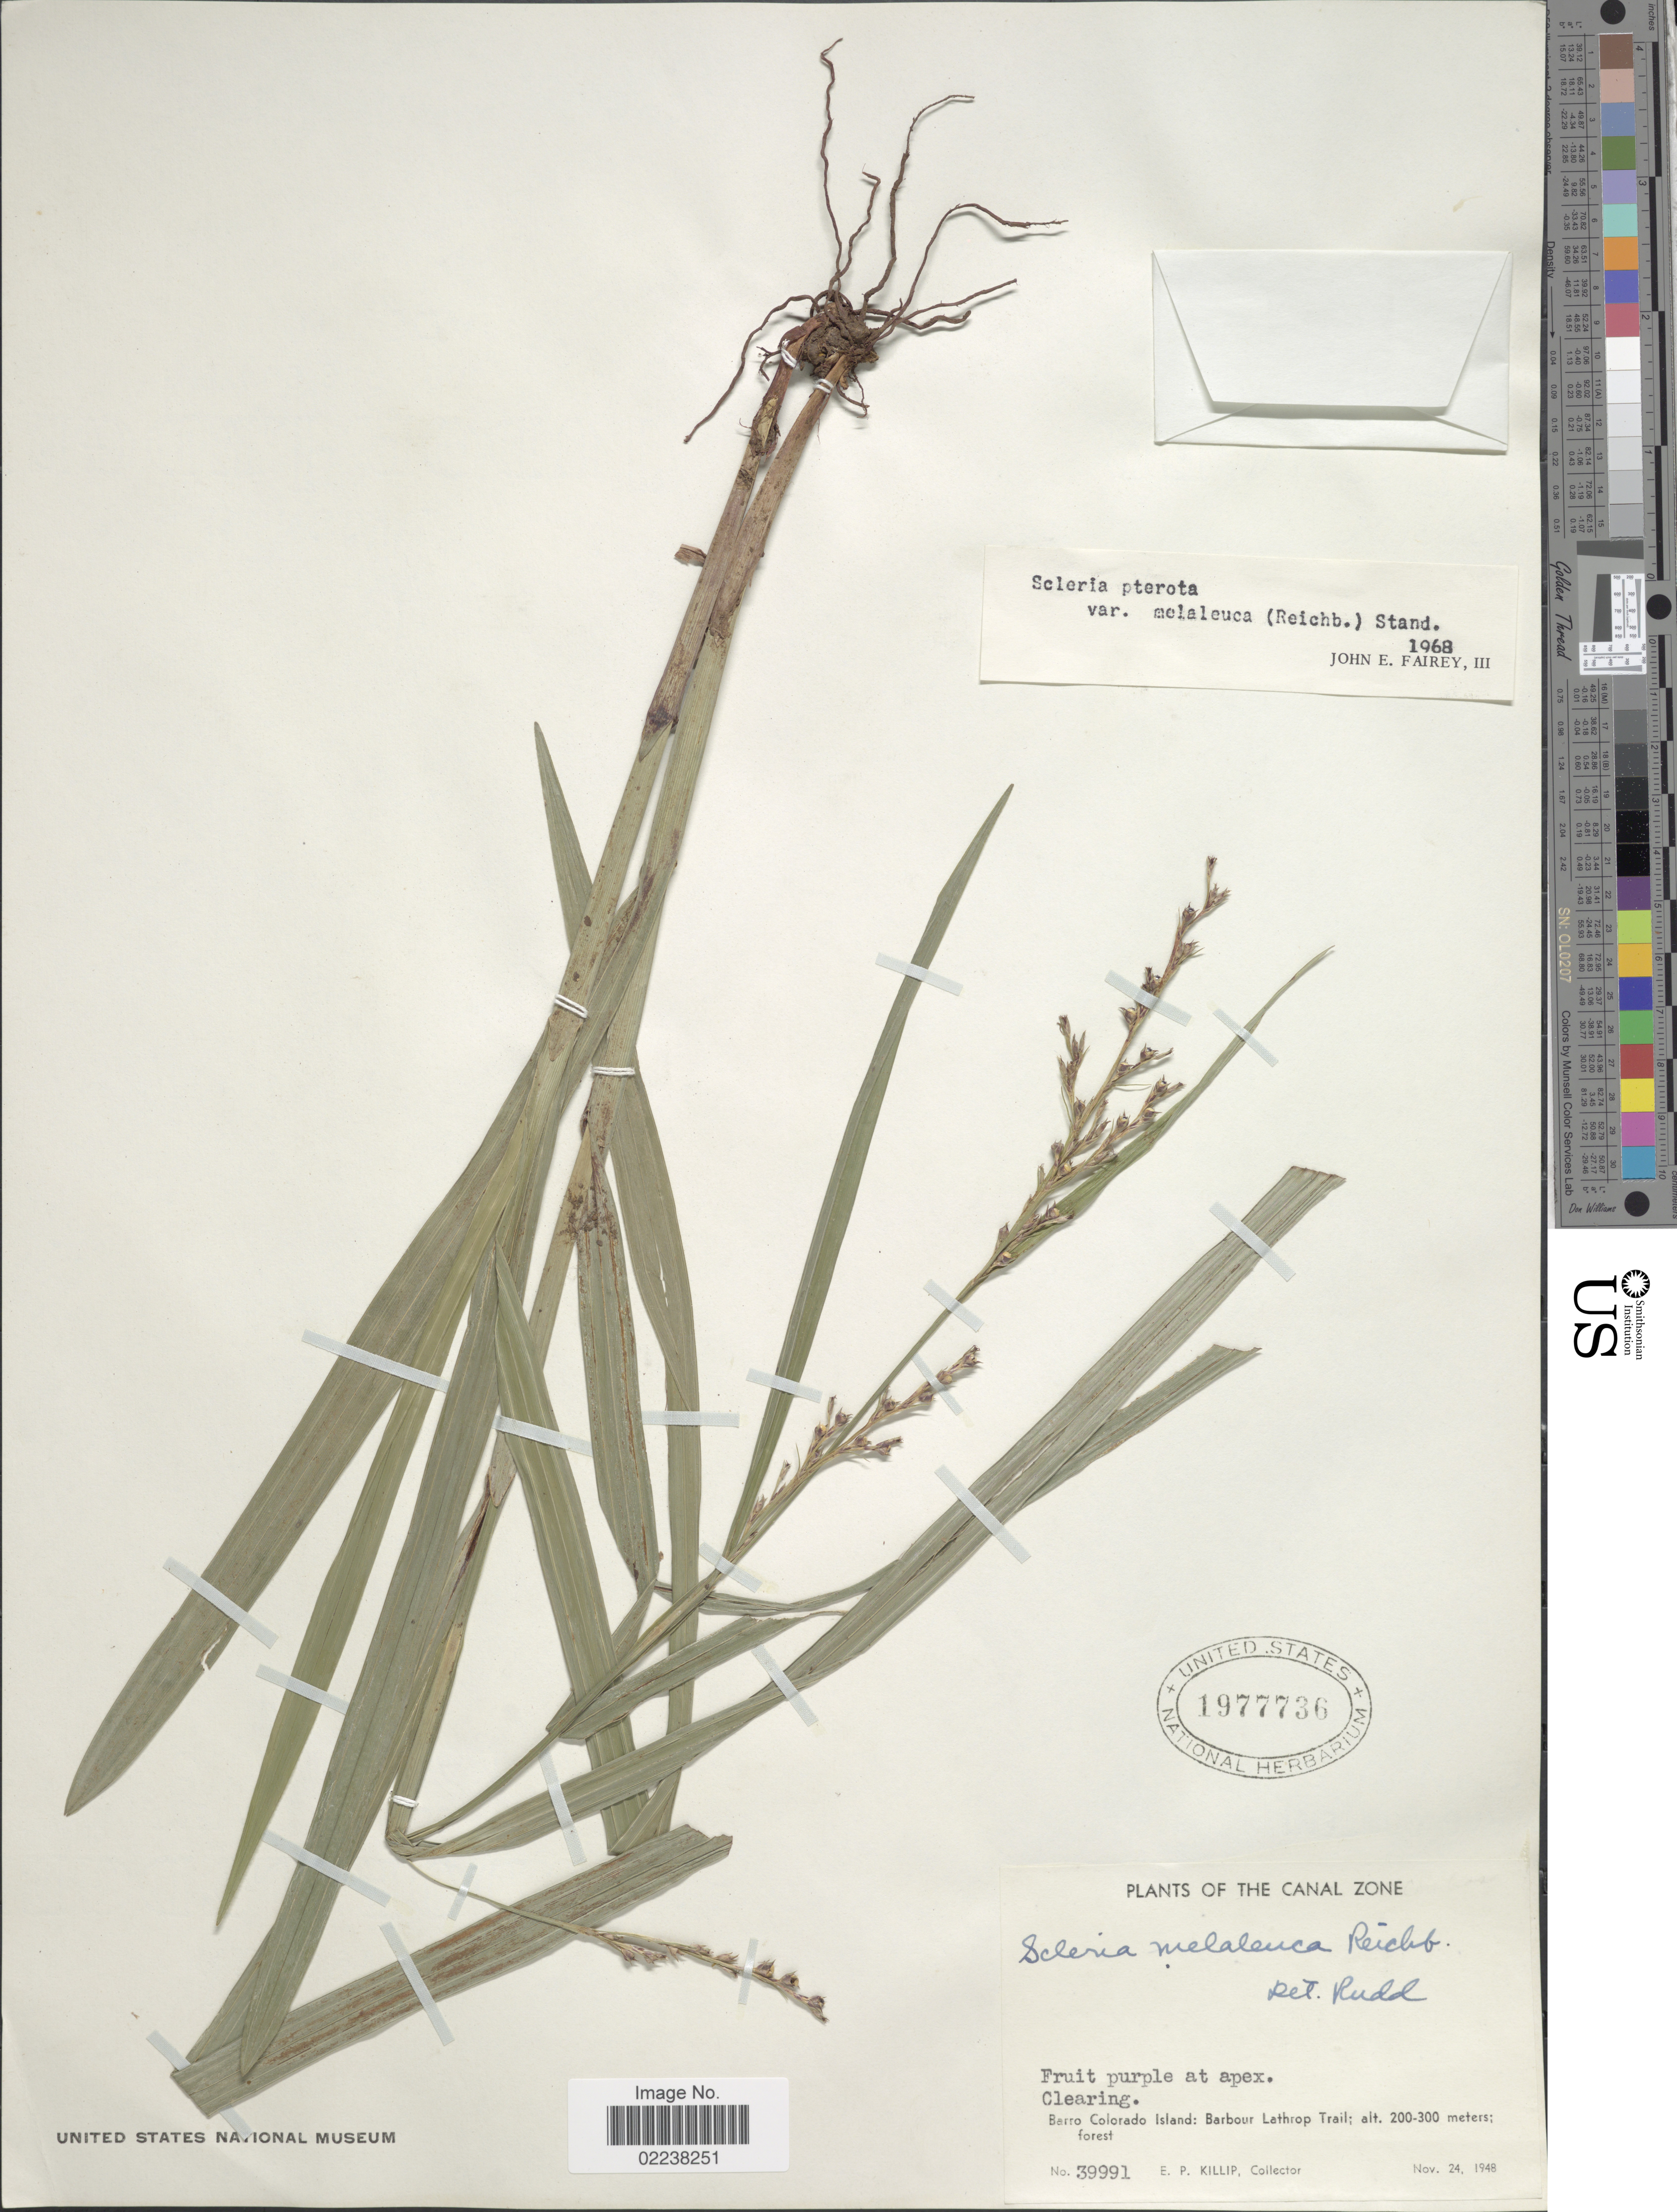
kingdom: Plantae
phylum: Tracheophyta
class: Liliopsida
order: Poales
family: Cyperaceae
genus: Scleria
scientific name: Scleria gaertneri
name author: Raddi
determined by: Strong, Mark T., (BOT), Smithsonian Institution - National Museum of Natural History (UNITED STATES)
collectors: E. P. Killip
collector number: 39991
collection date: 1948-11-24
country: Panama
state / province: Panamá Oeste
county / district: Canal Zone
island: Barro Colorado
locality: The Canal Zone, Barro Colorado Island: Barbour Lathrop Trail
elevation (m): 200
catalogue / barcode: US 1977736